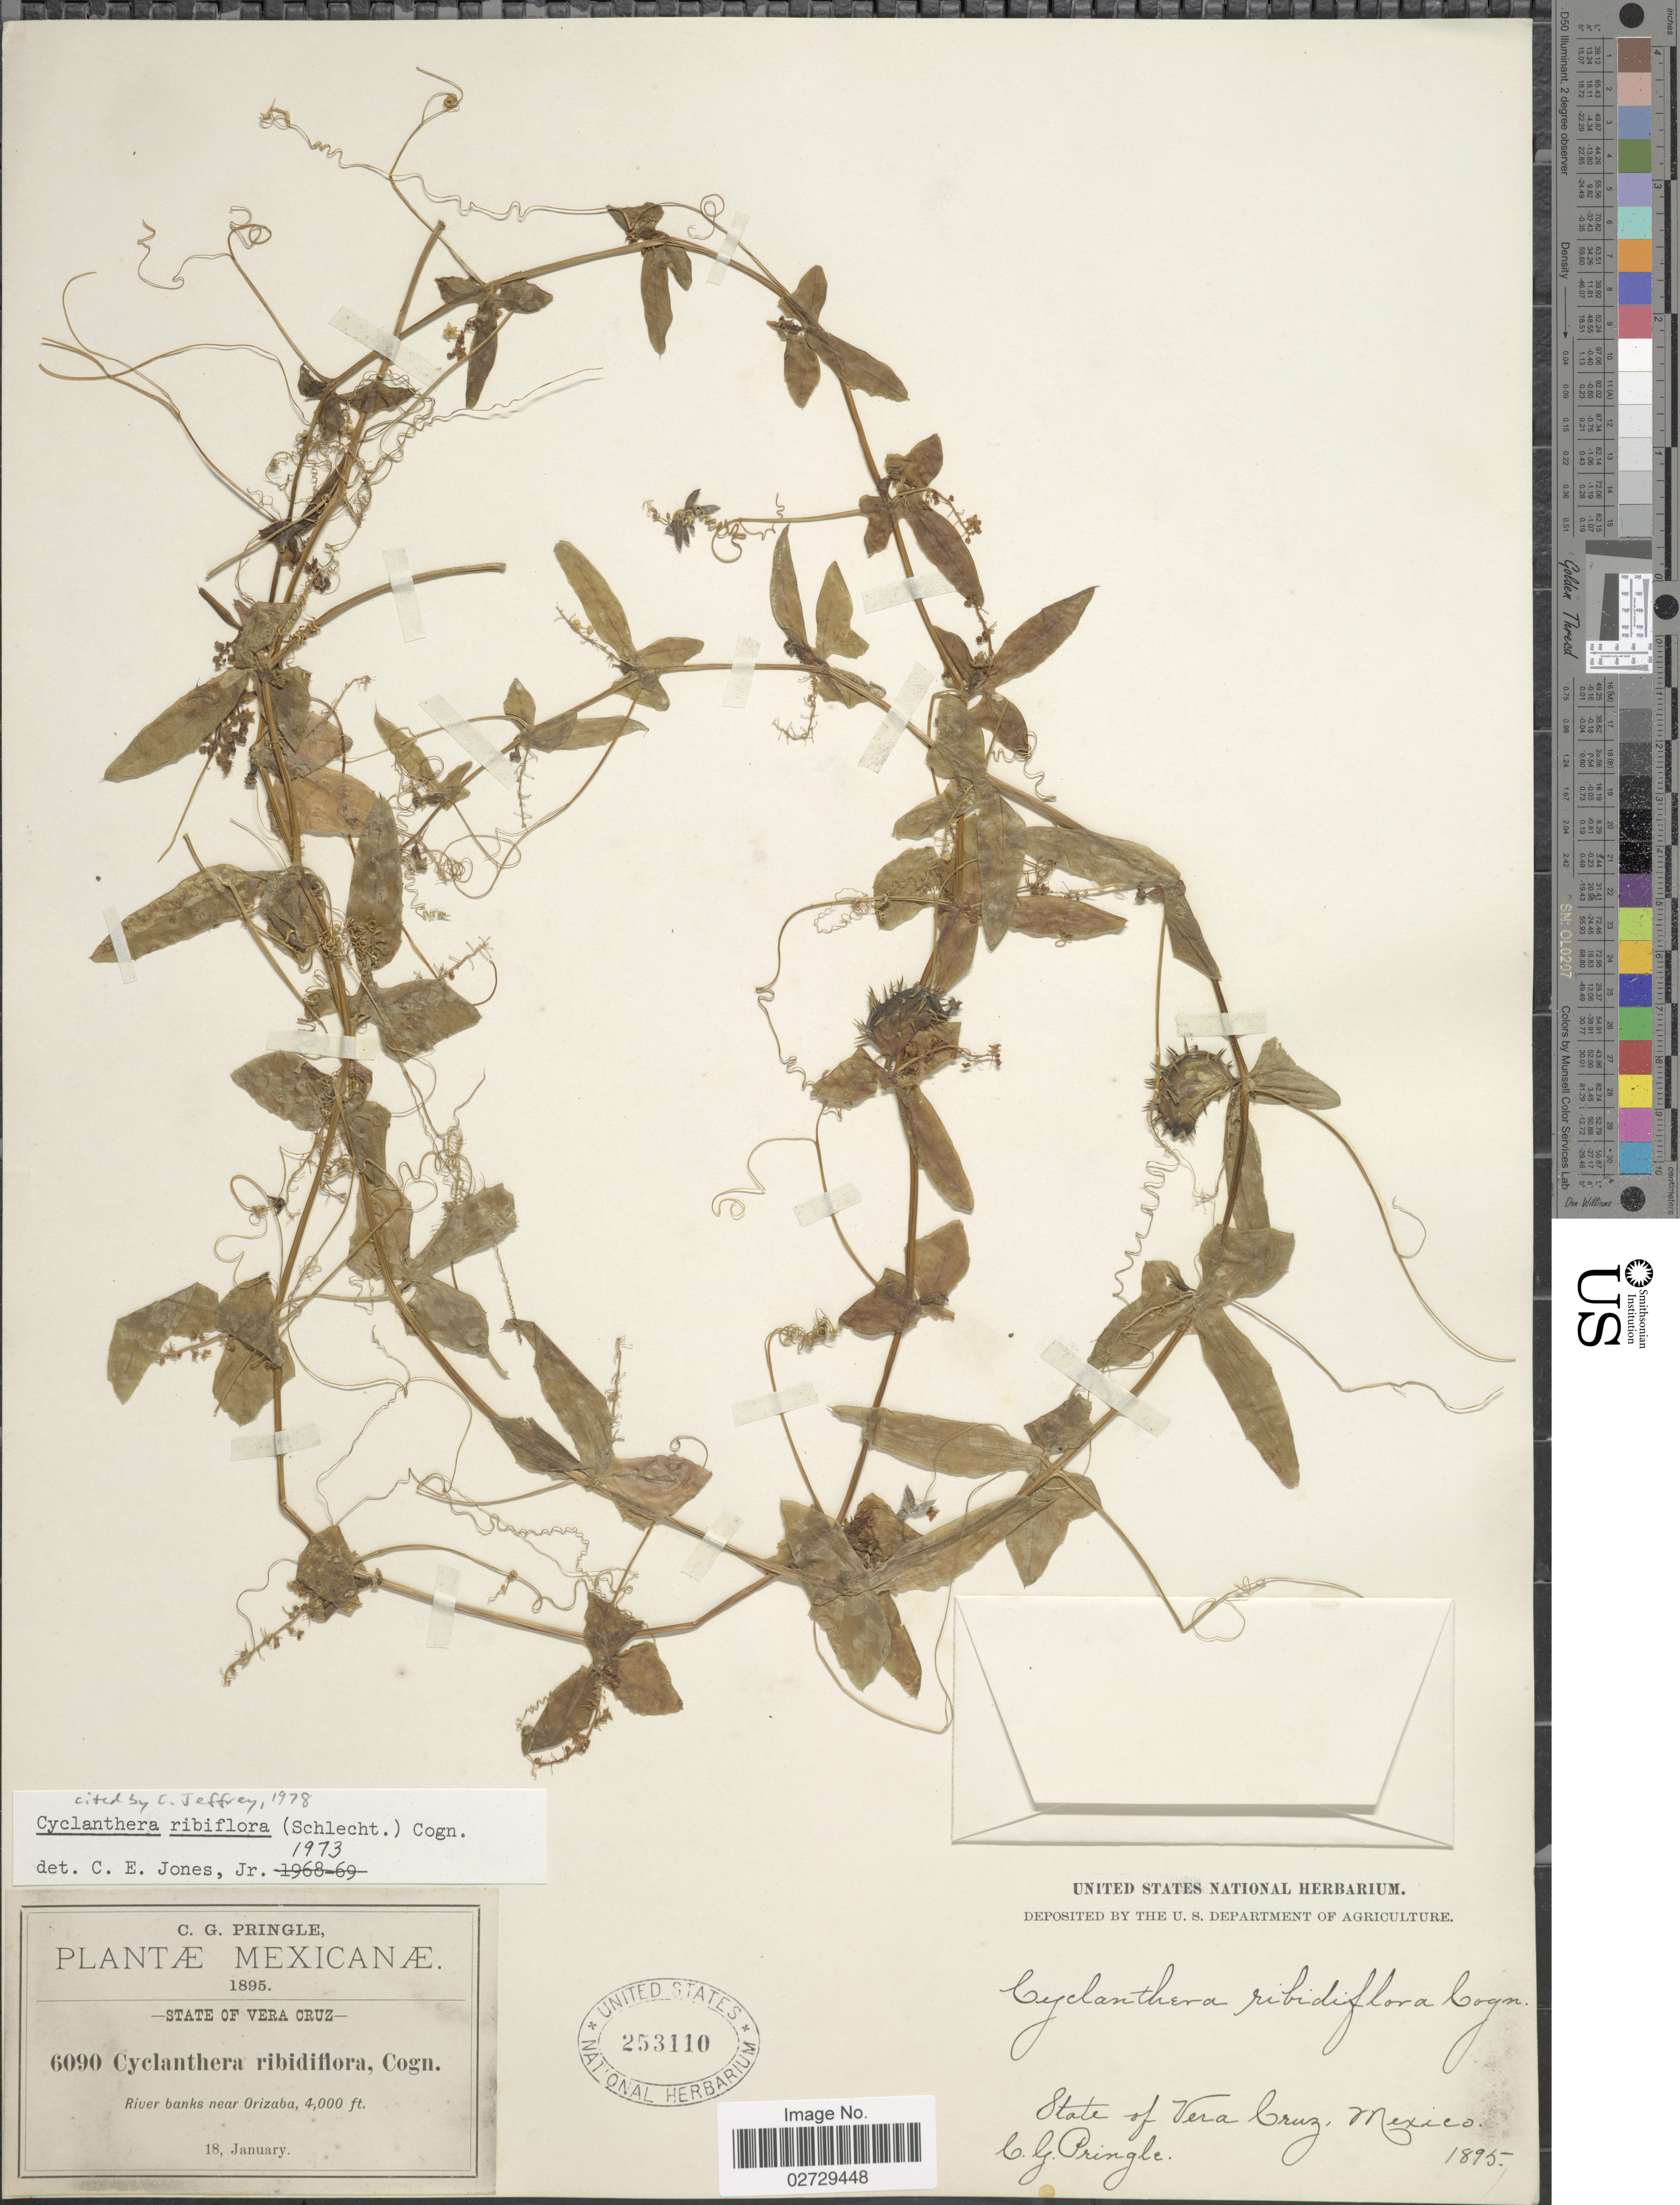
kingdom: Plantae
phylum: Tracheophyta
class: Magnoliopsida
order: Cucurbitales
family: Cucurbitaceae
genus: Cyclanthera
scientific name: Cyclanthera ribiflora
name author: (Schltdl.) Cogn.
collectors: C. G. Pringle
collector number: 6090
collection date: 1895-01-18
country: Mexico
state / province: Veracruz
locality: State of Vera Cruz. River banks near Orizaba.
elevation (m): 1219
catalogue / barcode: US 253110